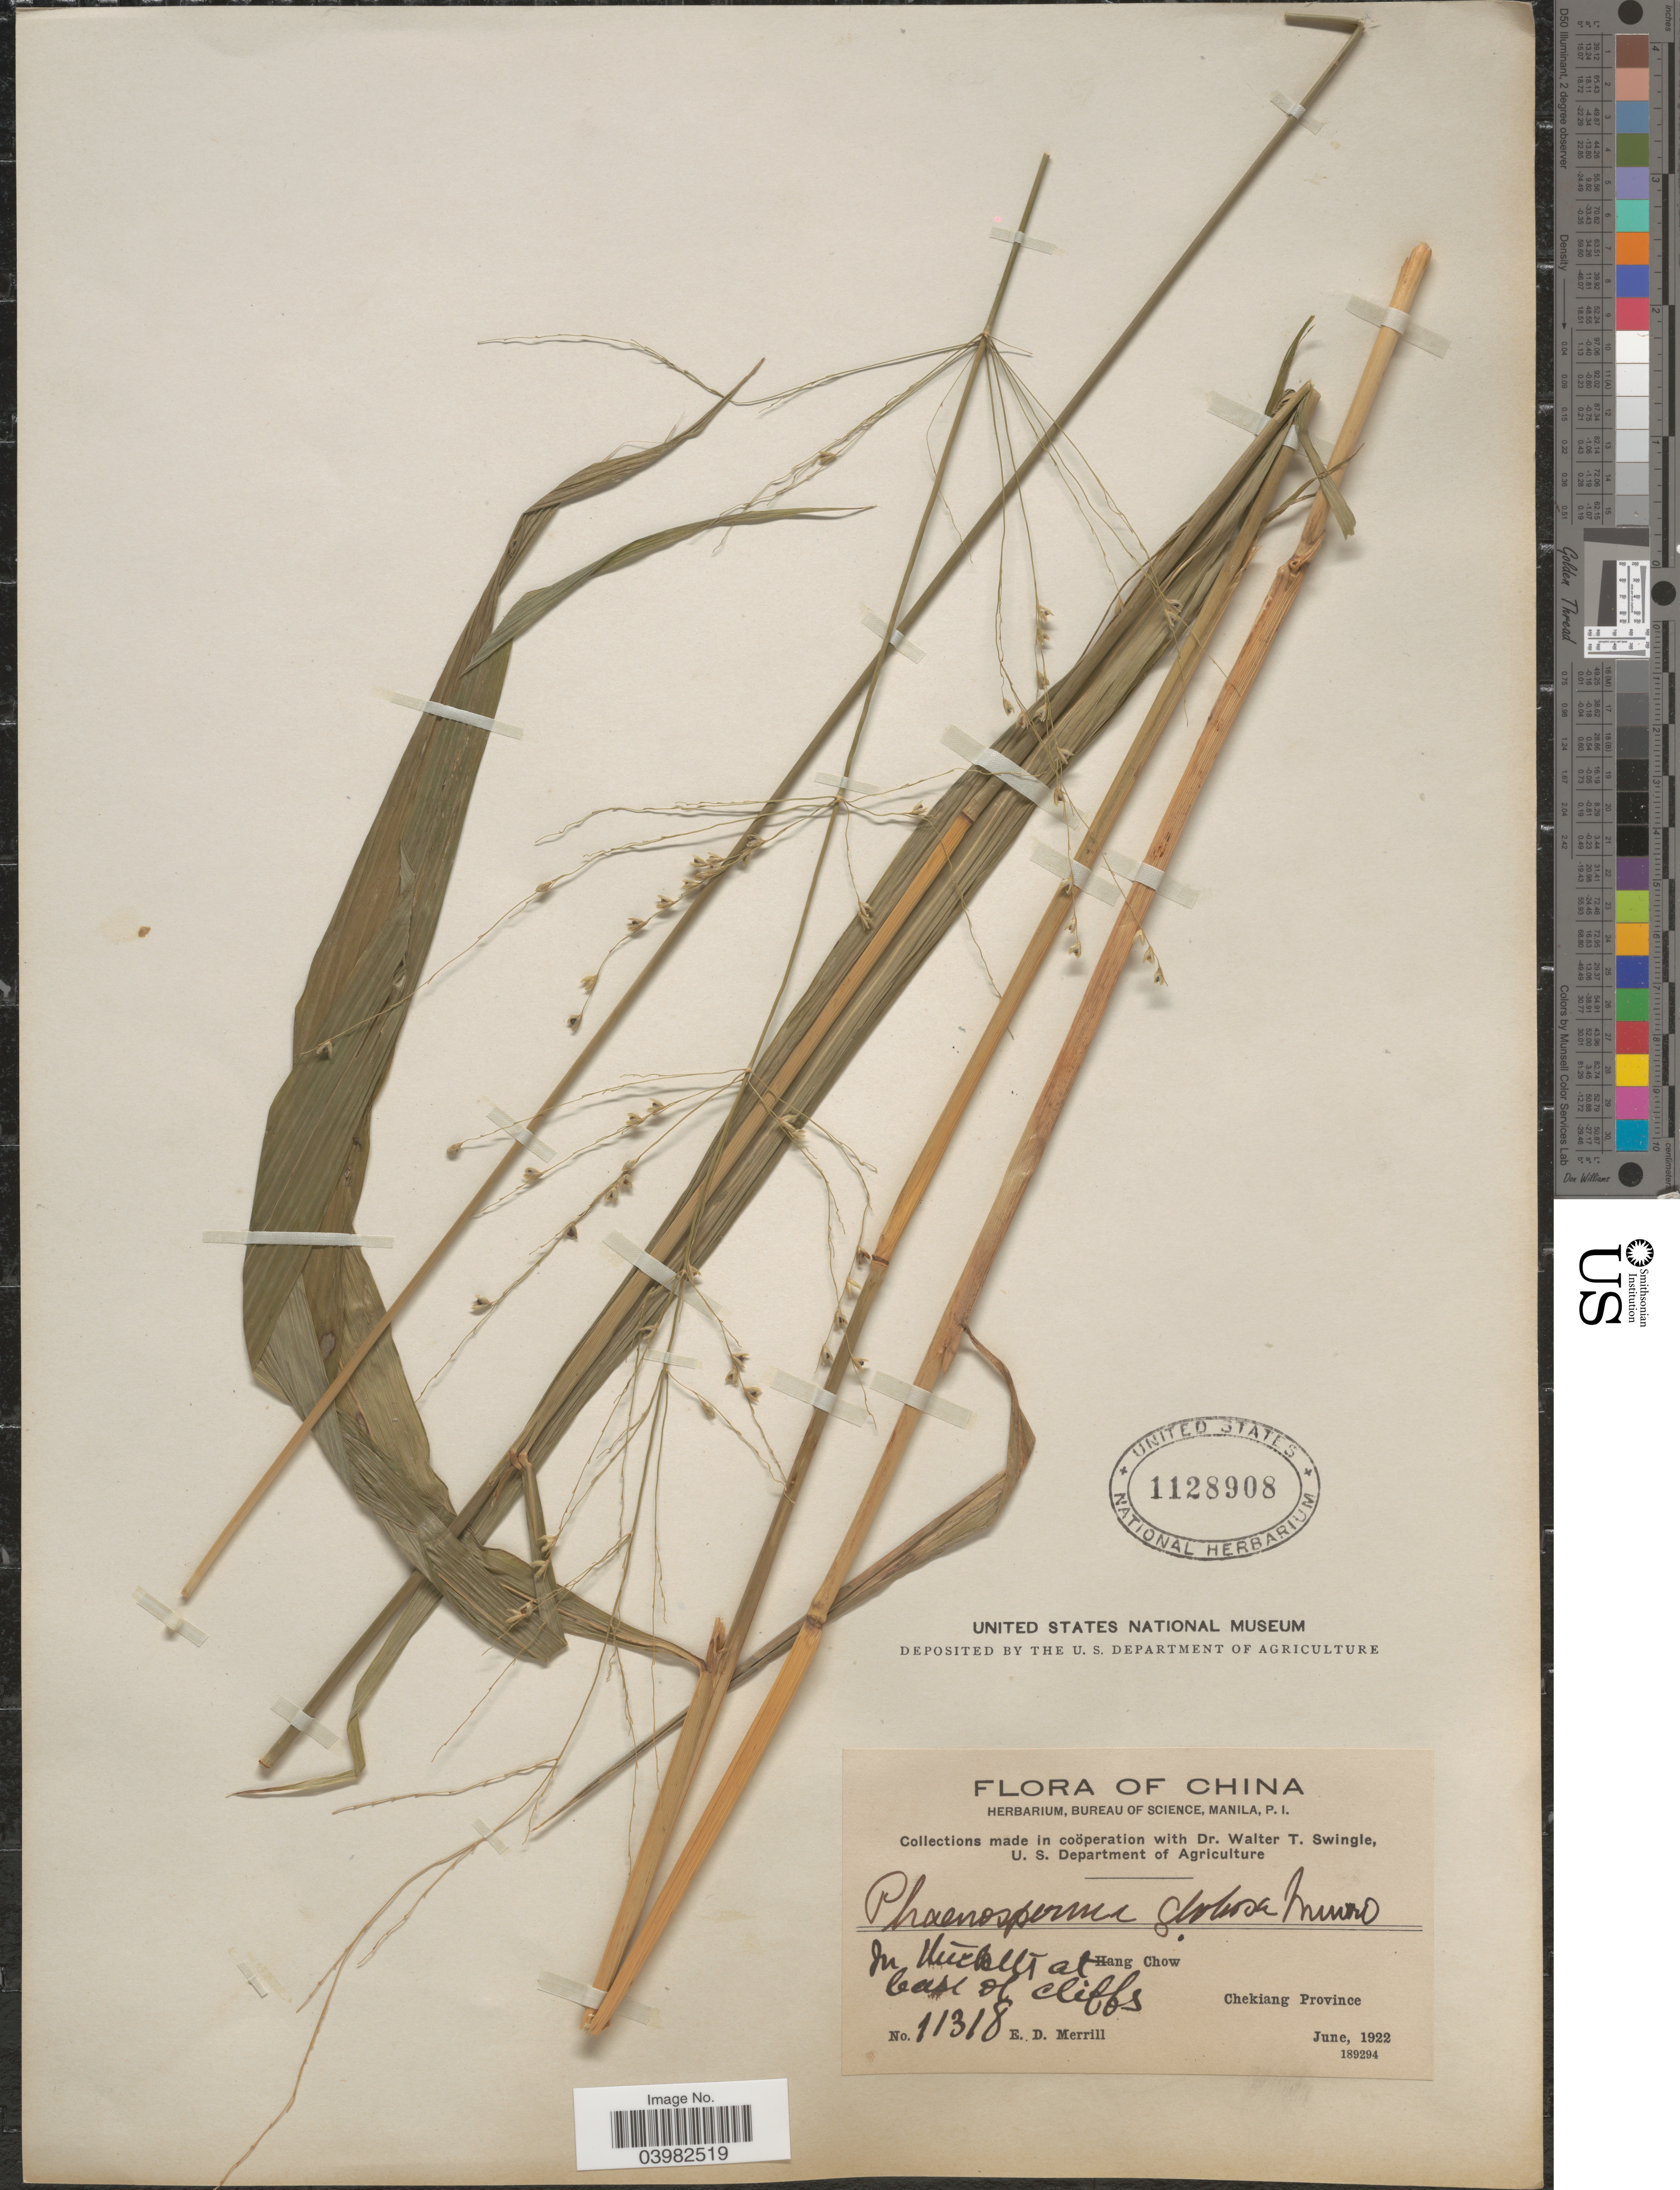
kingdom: Plantae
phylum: Tracheophyta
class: Liliopsida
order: Poales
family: Poaceae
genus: Phaenosperma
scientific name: Phaenosperma globosum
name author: Munro ex Benth.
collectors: E. D. Merrill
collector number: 11318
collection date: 1922-06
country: China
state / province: Zhejiang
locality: In thickets at base of cliffs. Hang Chow. Chekiang Province.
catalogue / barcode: US 1128908